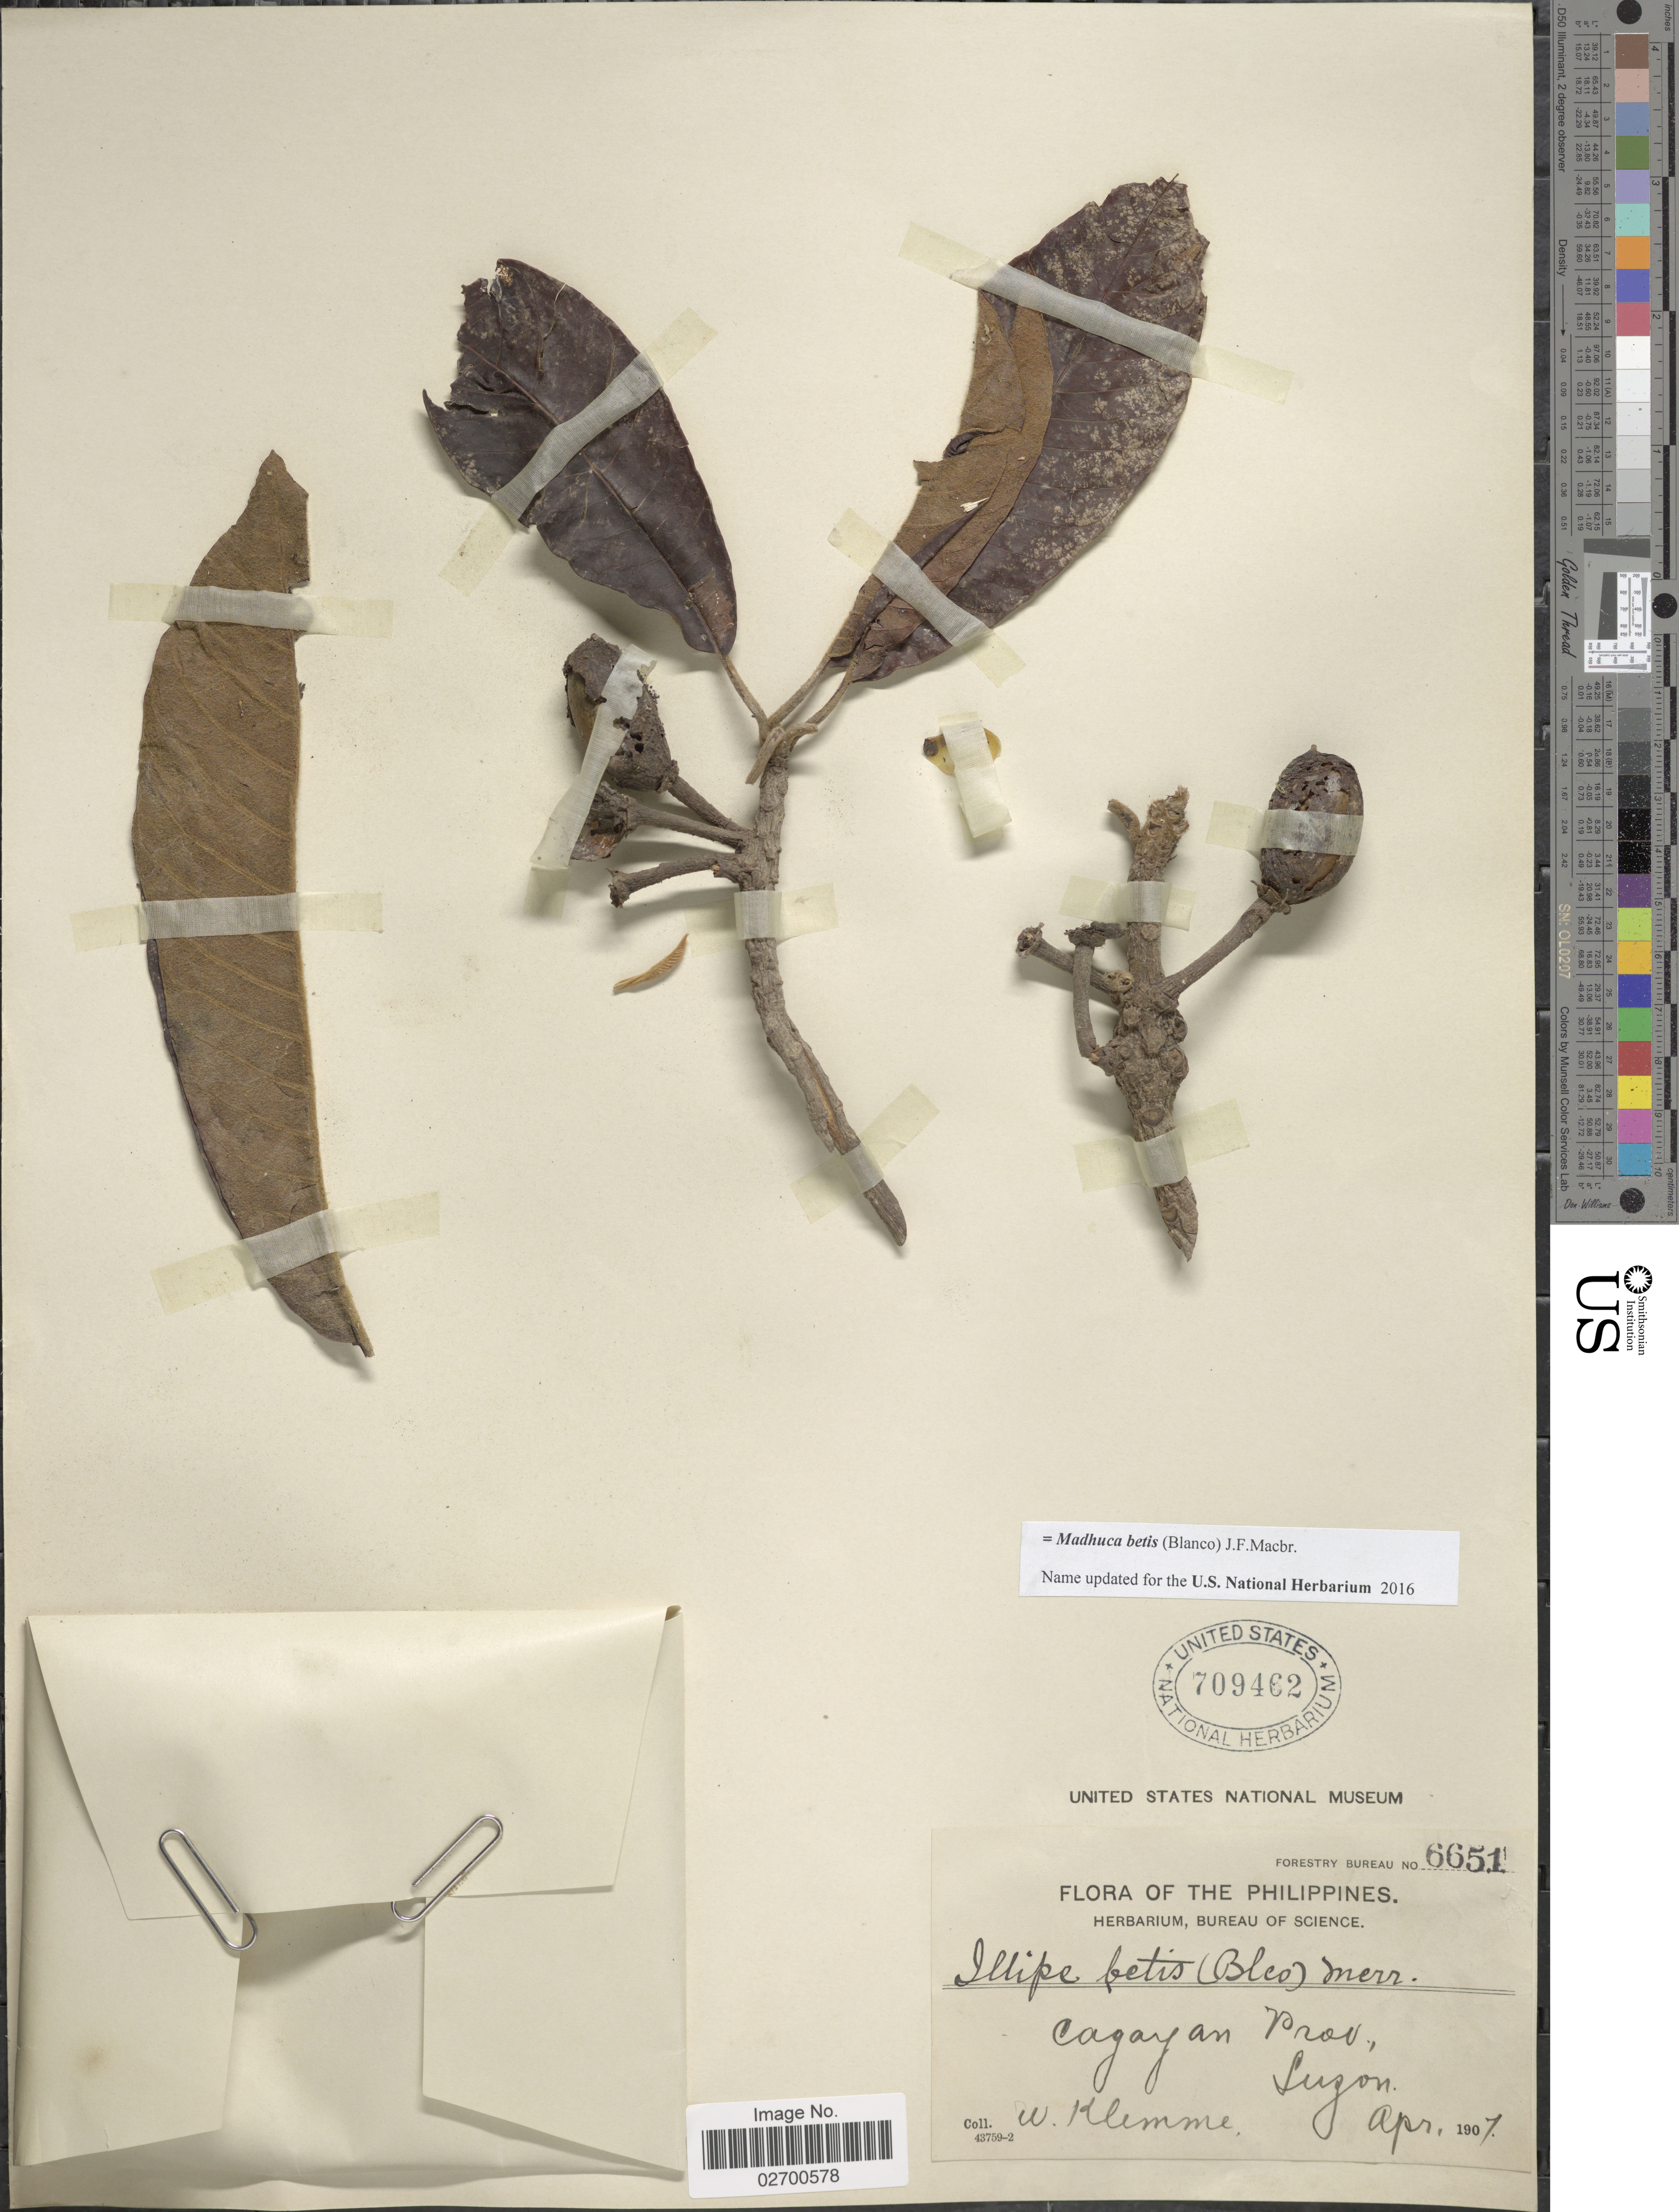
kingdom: Plantae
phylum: Tracheophyta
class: Magnoliopsida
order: Ericales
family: Sapotaceae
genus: Madhuca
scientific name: Madhuca betis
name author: (Blanco) J.F. Macbr.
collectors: W. Klemme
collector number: Forestry Bureau 6651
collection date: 1907-04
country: Philippines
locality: Cagayan Prov. Luzon.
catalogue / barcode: US 709462